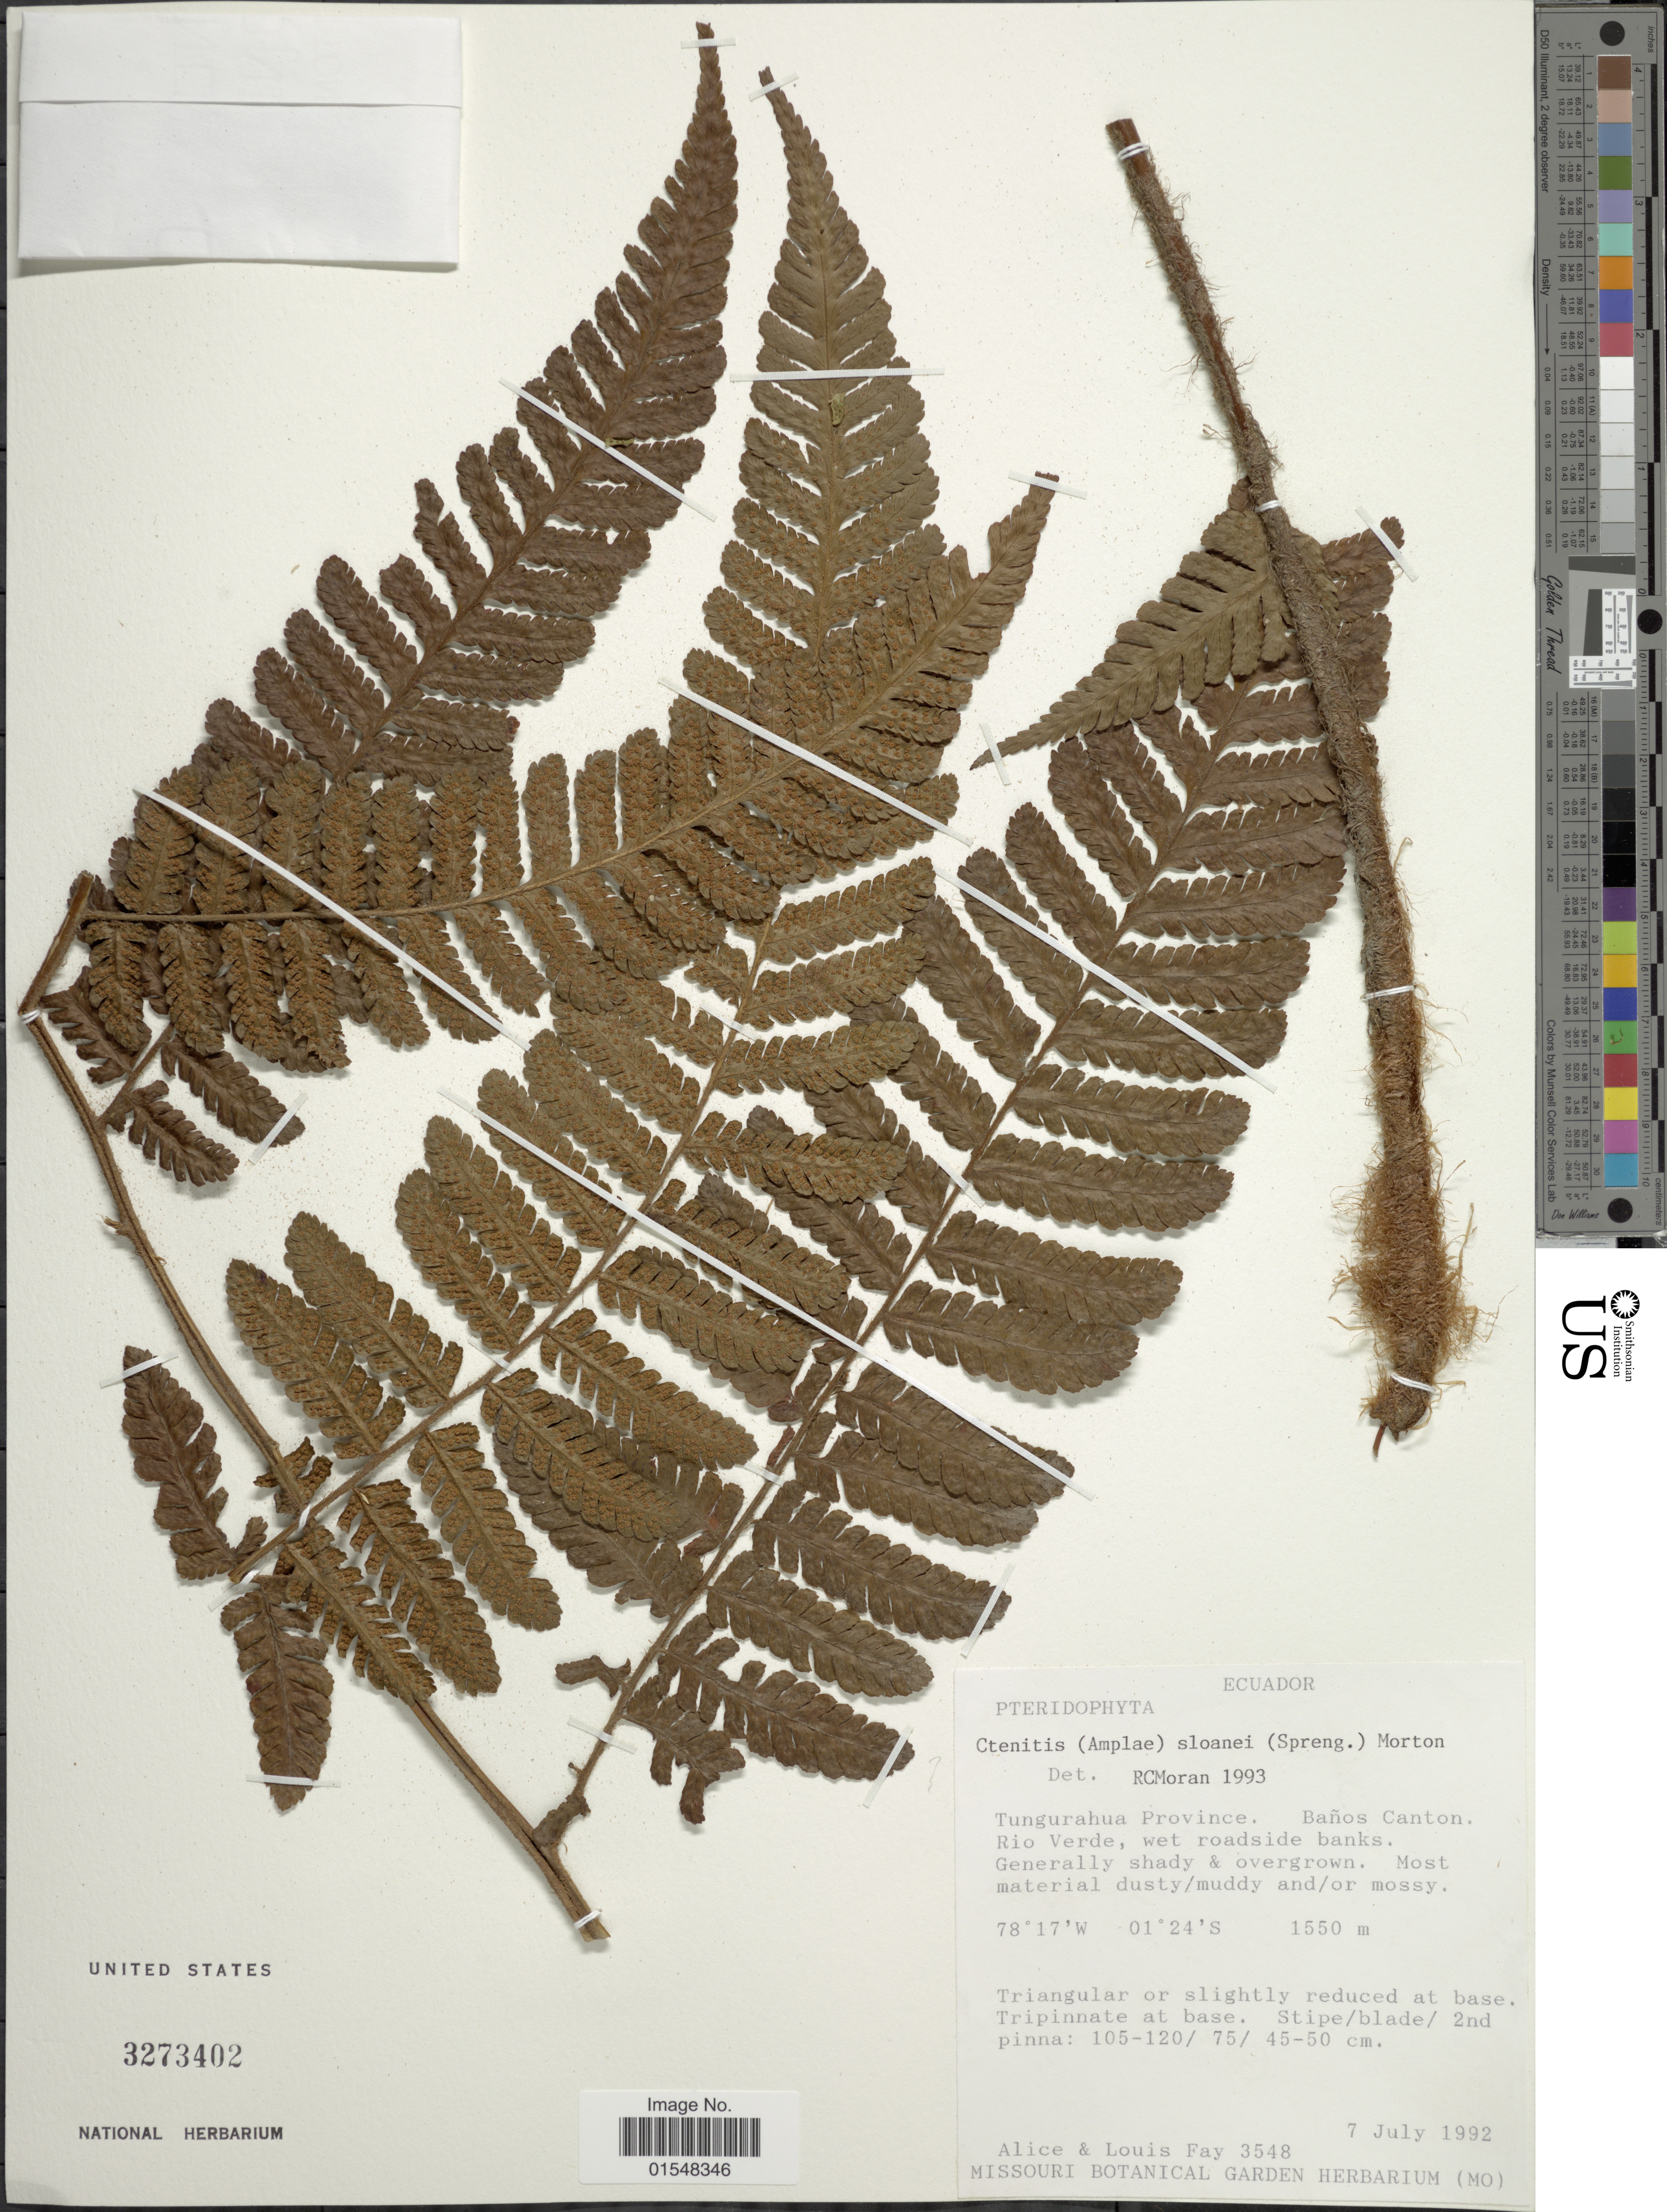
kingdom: Plantae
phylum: Tracheophyta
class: Polypodiopsida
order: Polypodiales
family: Dryopteridaceae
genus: Ctenitis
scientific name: Ctenitis sloanei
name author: (Poepp. ex Spreng.) C.V. Morton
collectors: A. Fay & L. Fay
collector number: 3548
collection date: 1992-07-07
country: Ecuador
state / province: Tungurahua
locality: Baños Canton, Rio Verde, wed roadside banks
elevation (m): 1550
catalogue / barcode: US 3273402